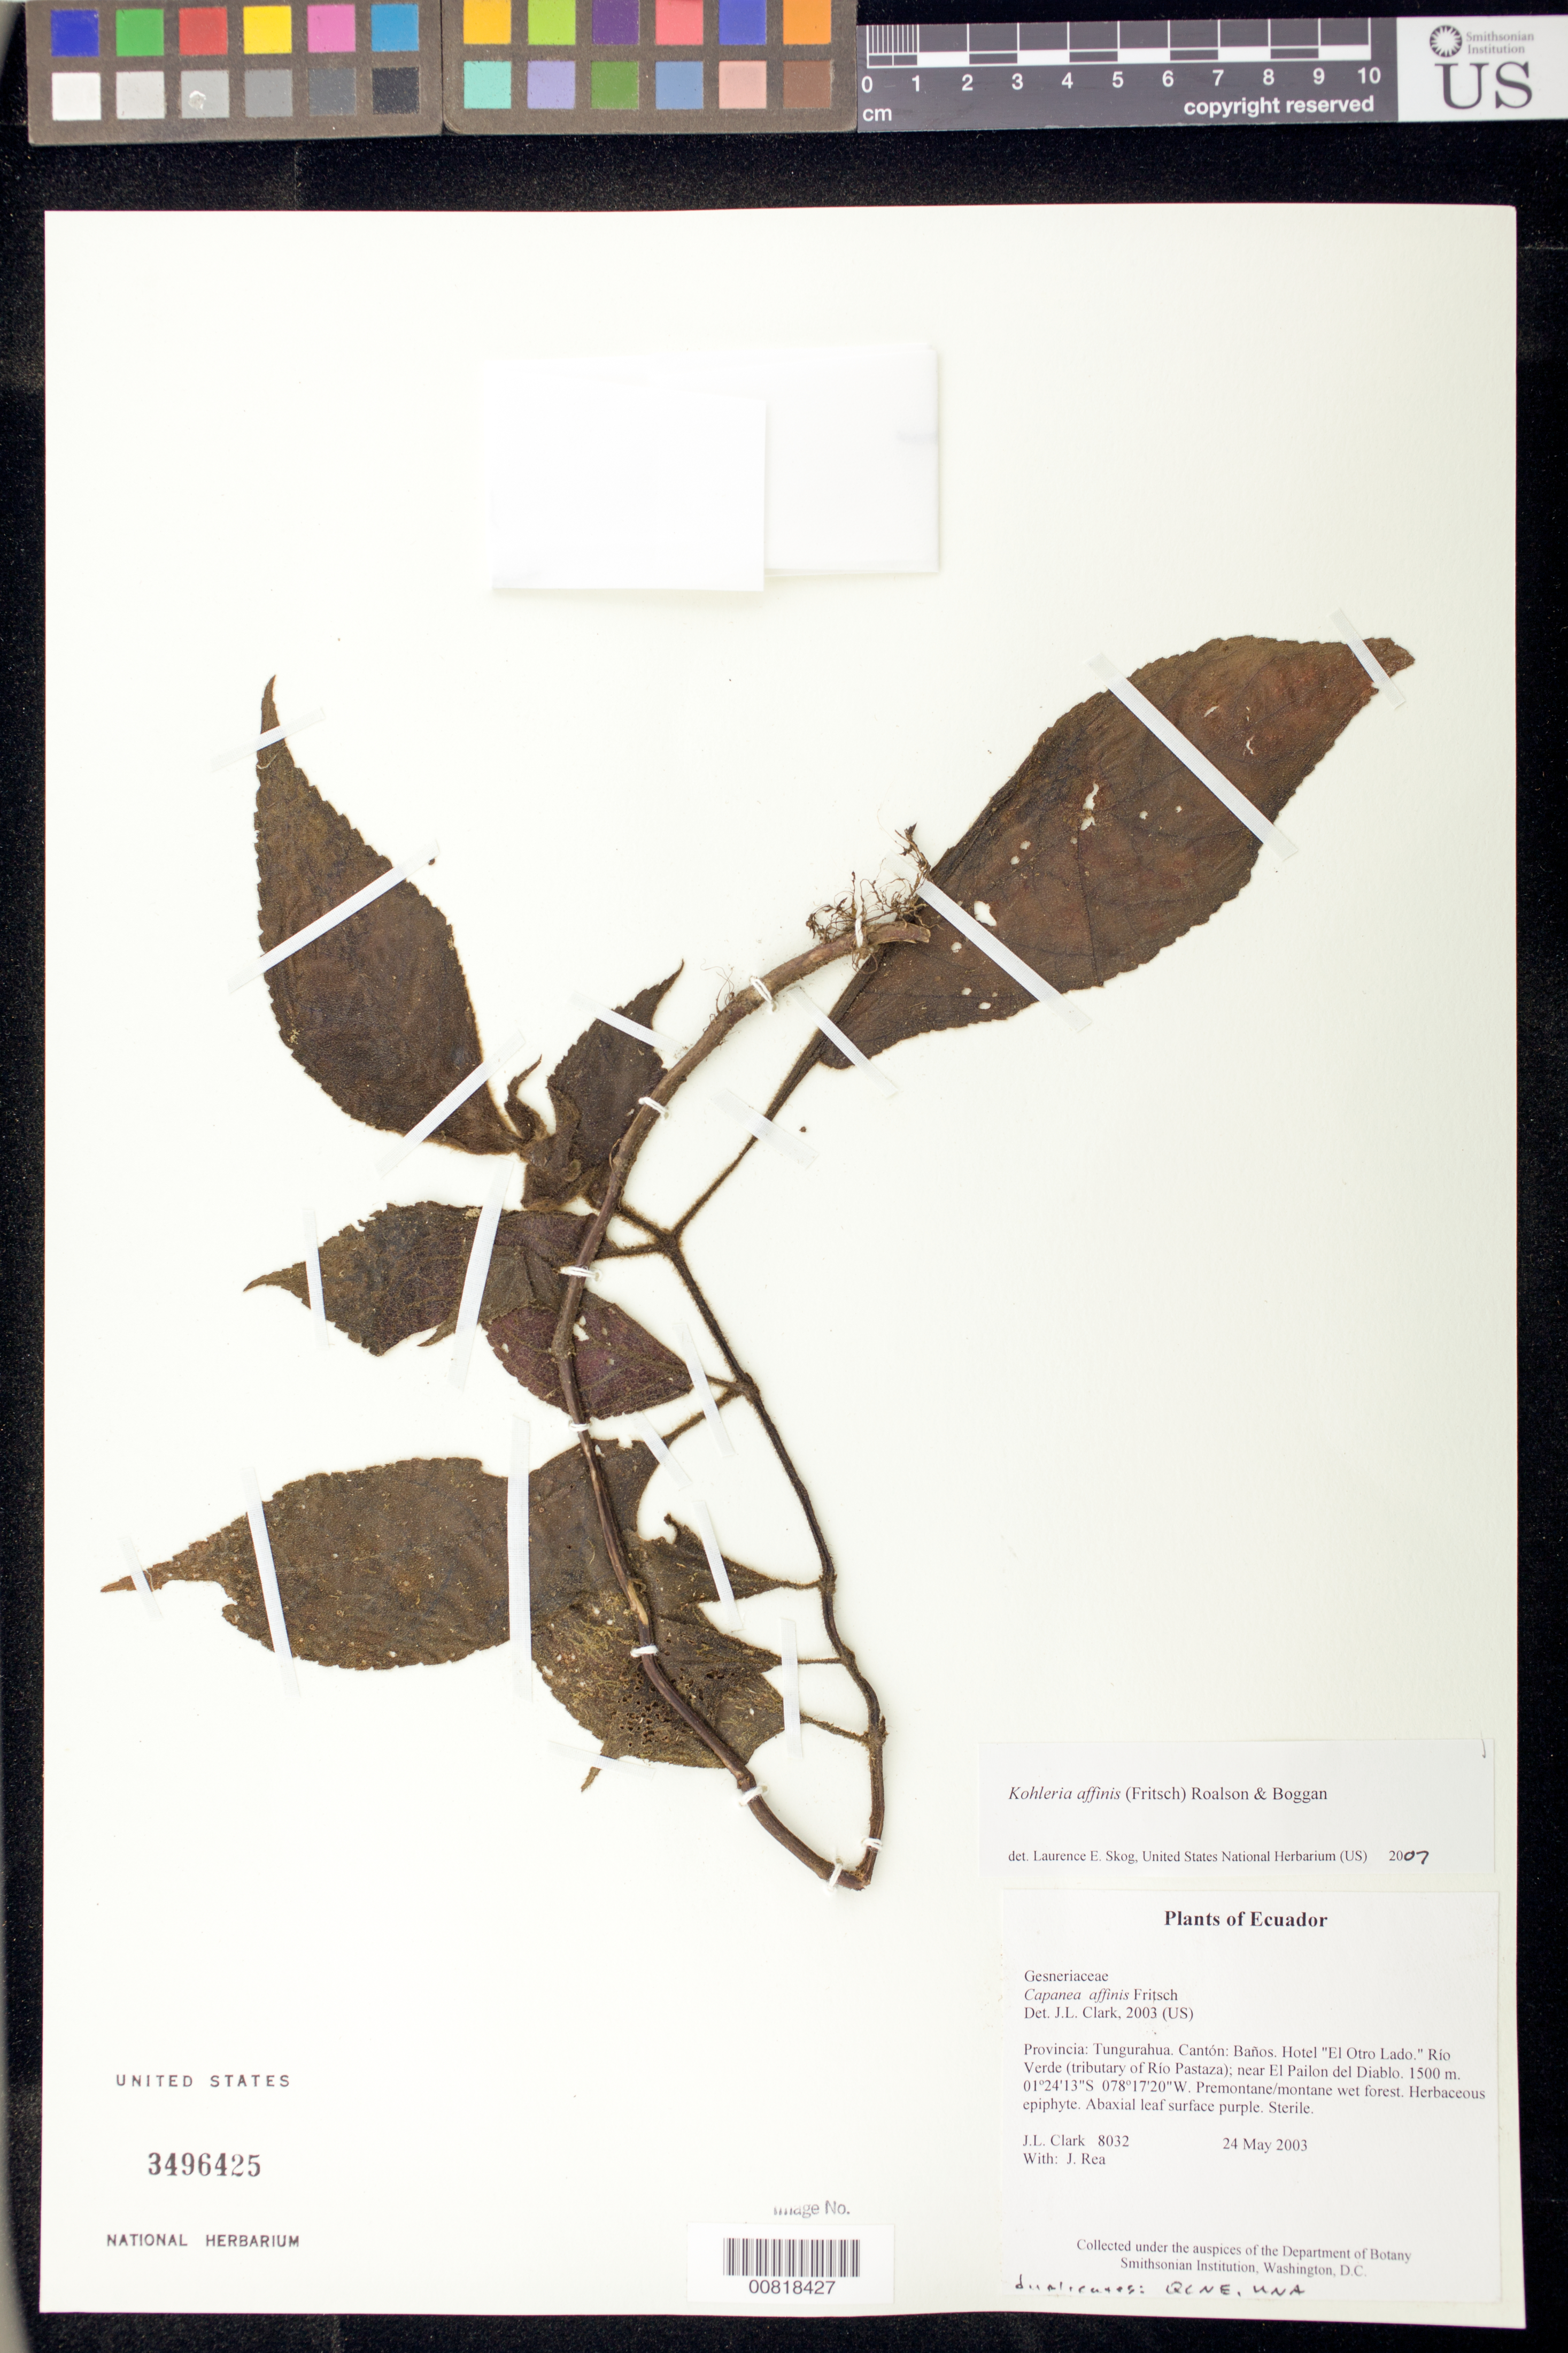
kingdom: Plantae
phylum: Tracheophyta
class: Magnoliopsida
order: Lamiales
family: Gesneriaceae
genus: Kohleria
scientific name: Kohleria affinis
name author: (Fritsch) Roalson & Boggan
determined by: Boggan, J. K.; Skog, L. E.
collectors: J. L. Clark & J. Rea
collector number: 8032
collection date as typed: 24 May 2003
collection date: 2003-05-24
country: Ecuador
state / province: Tungurahua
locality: Baños. Hotel "El Otro Lado." Río Verde (tributary of Río Pastaza); near El Pailon del Diablo.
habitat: Premontane/montane wet forest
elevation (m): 1500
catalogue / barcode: US 3496425